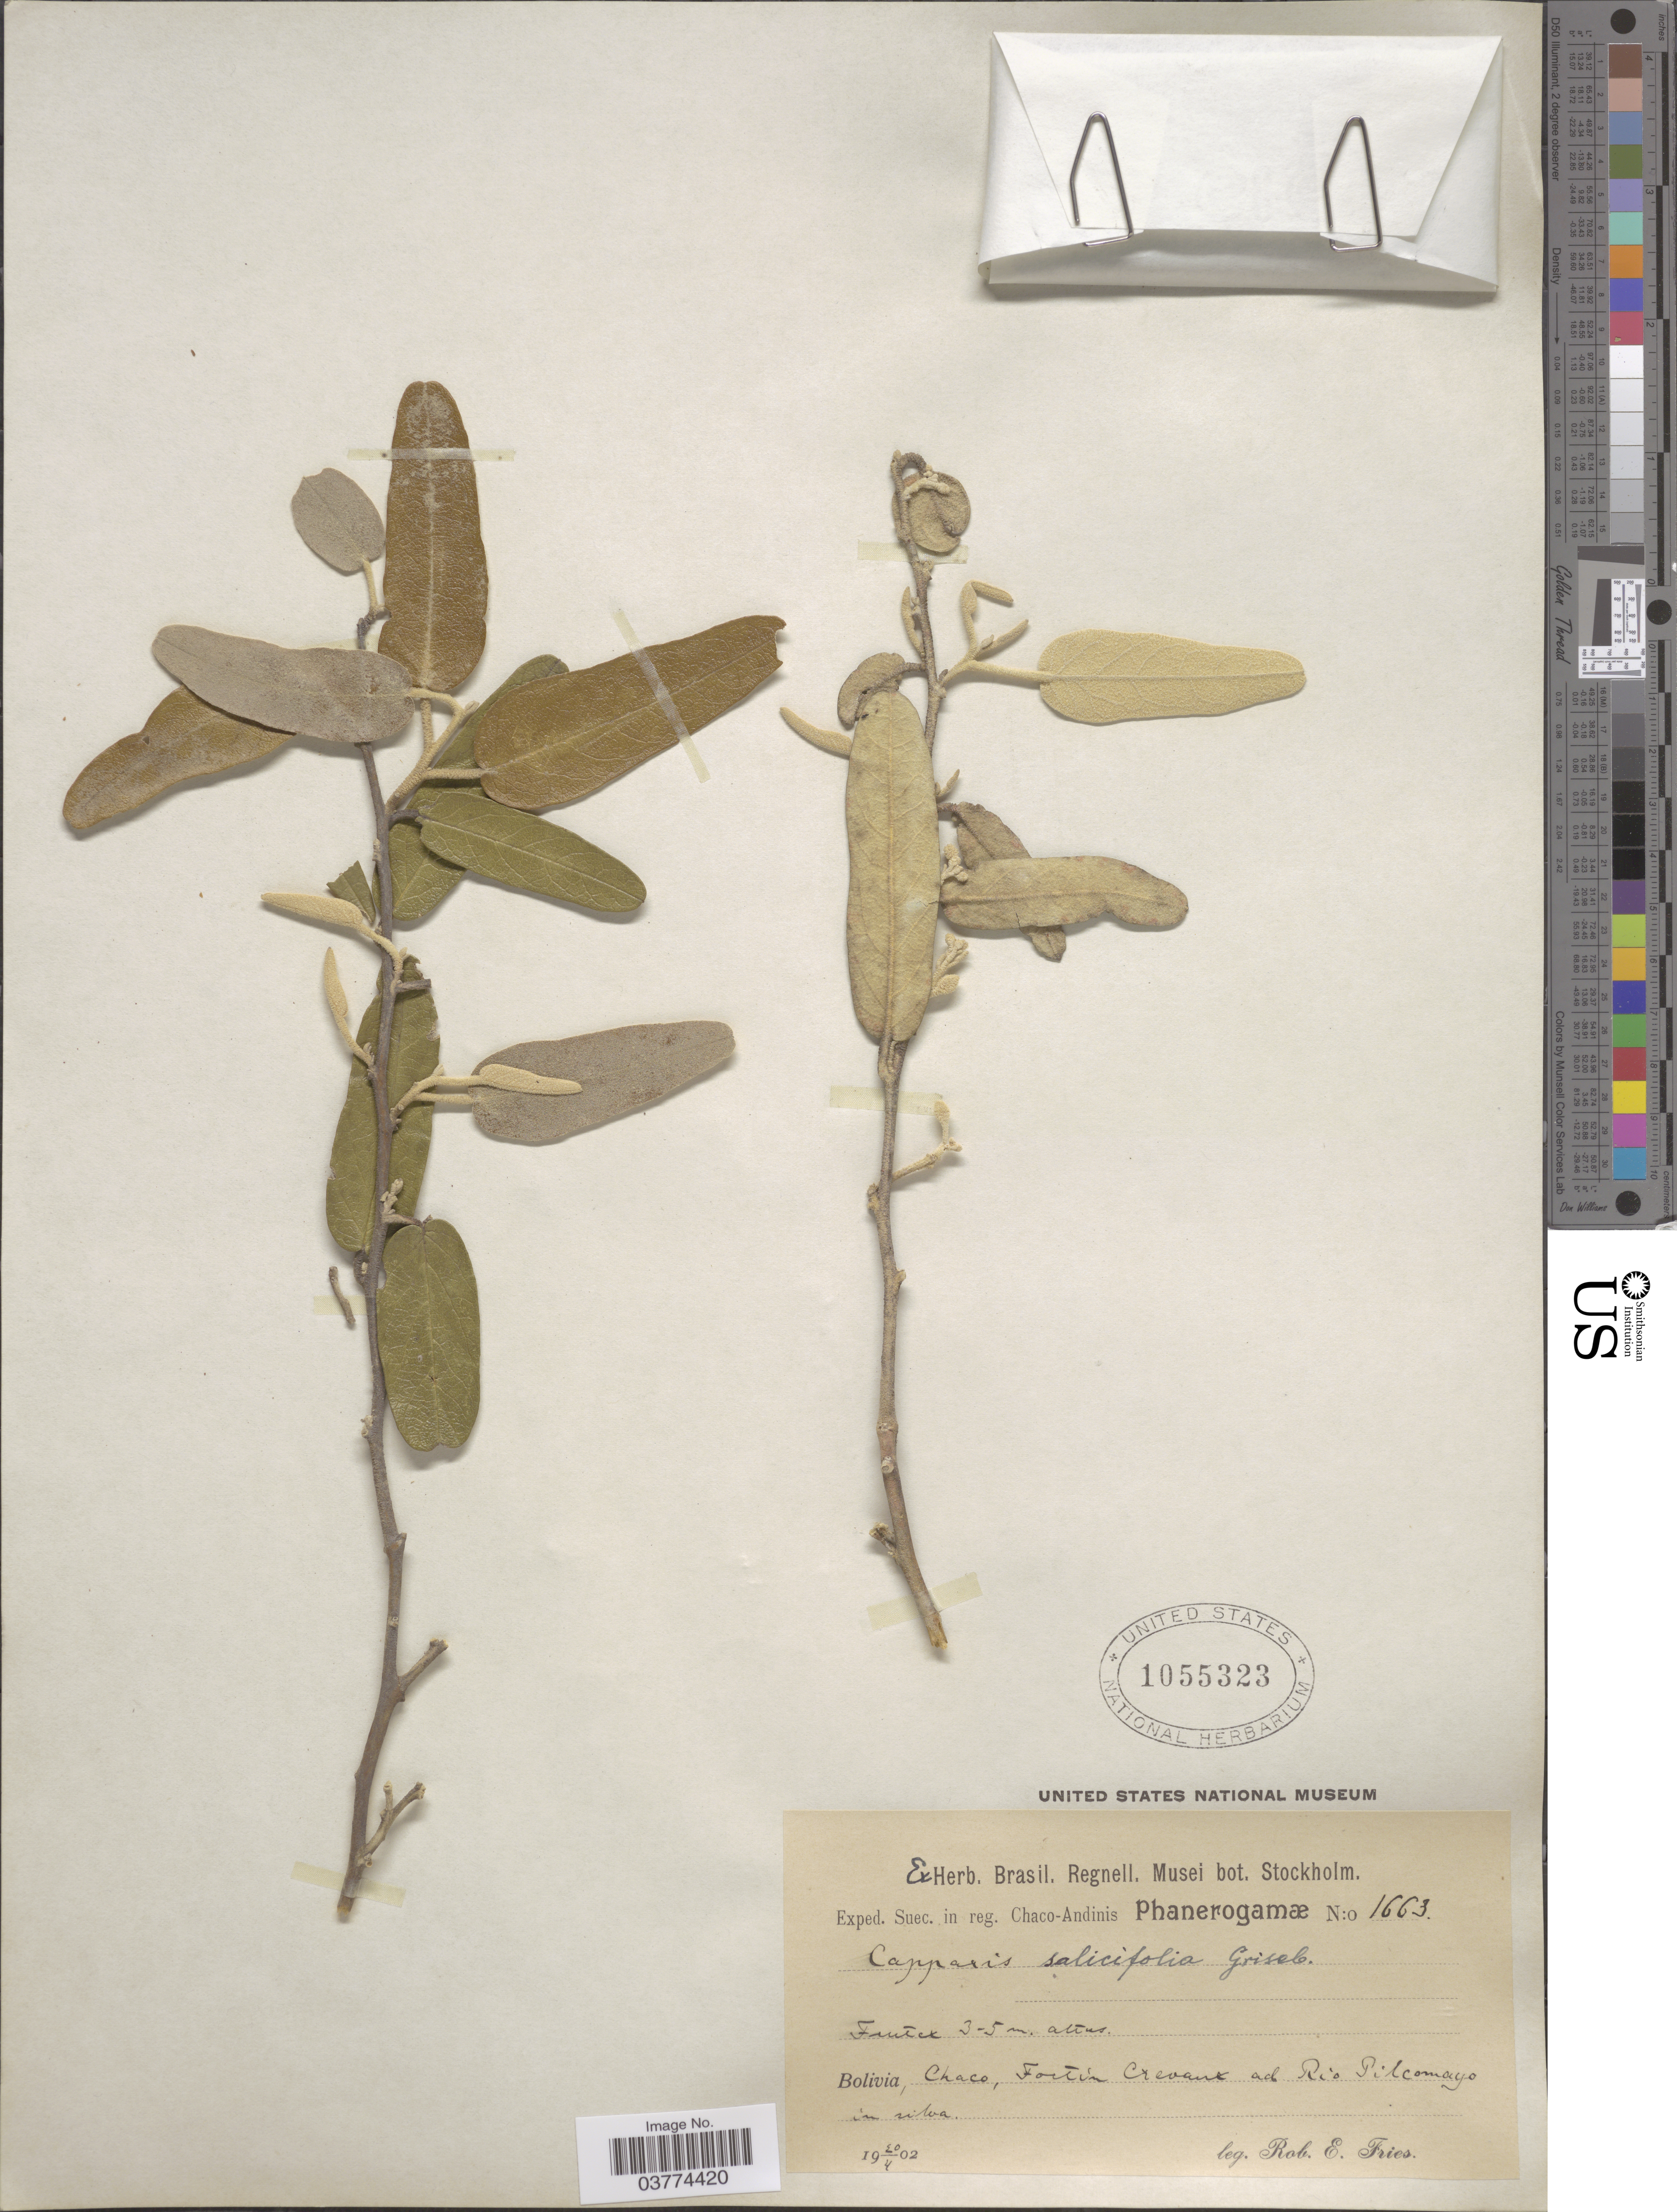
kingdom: Plantae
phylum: Tracheophyta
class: Magnoliopsida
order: Brassicales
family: Capparaceae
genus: Sarcotoxicum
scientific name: Sarcotoxicum salicifolium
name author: (Griseb.) Cornejo & Iltis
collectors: R. E. Fries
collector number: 1663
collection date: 1902-04-20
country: Bolivia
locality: Chaco, Fortin Crevaux ad Rio Pilcomayo in silva.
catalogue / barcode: US 1055323